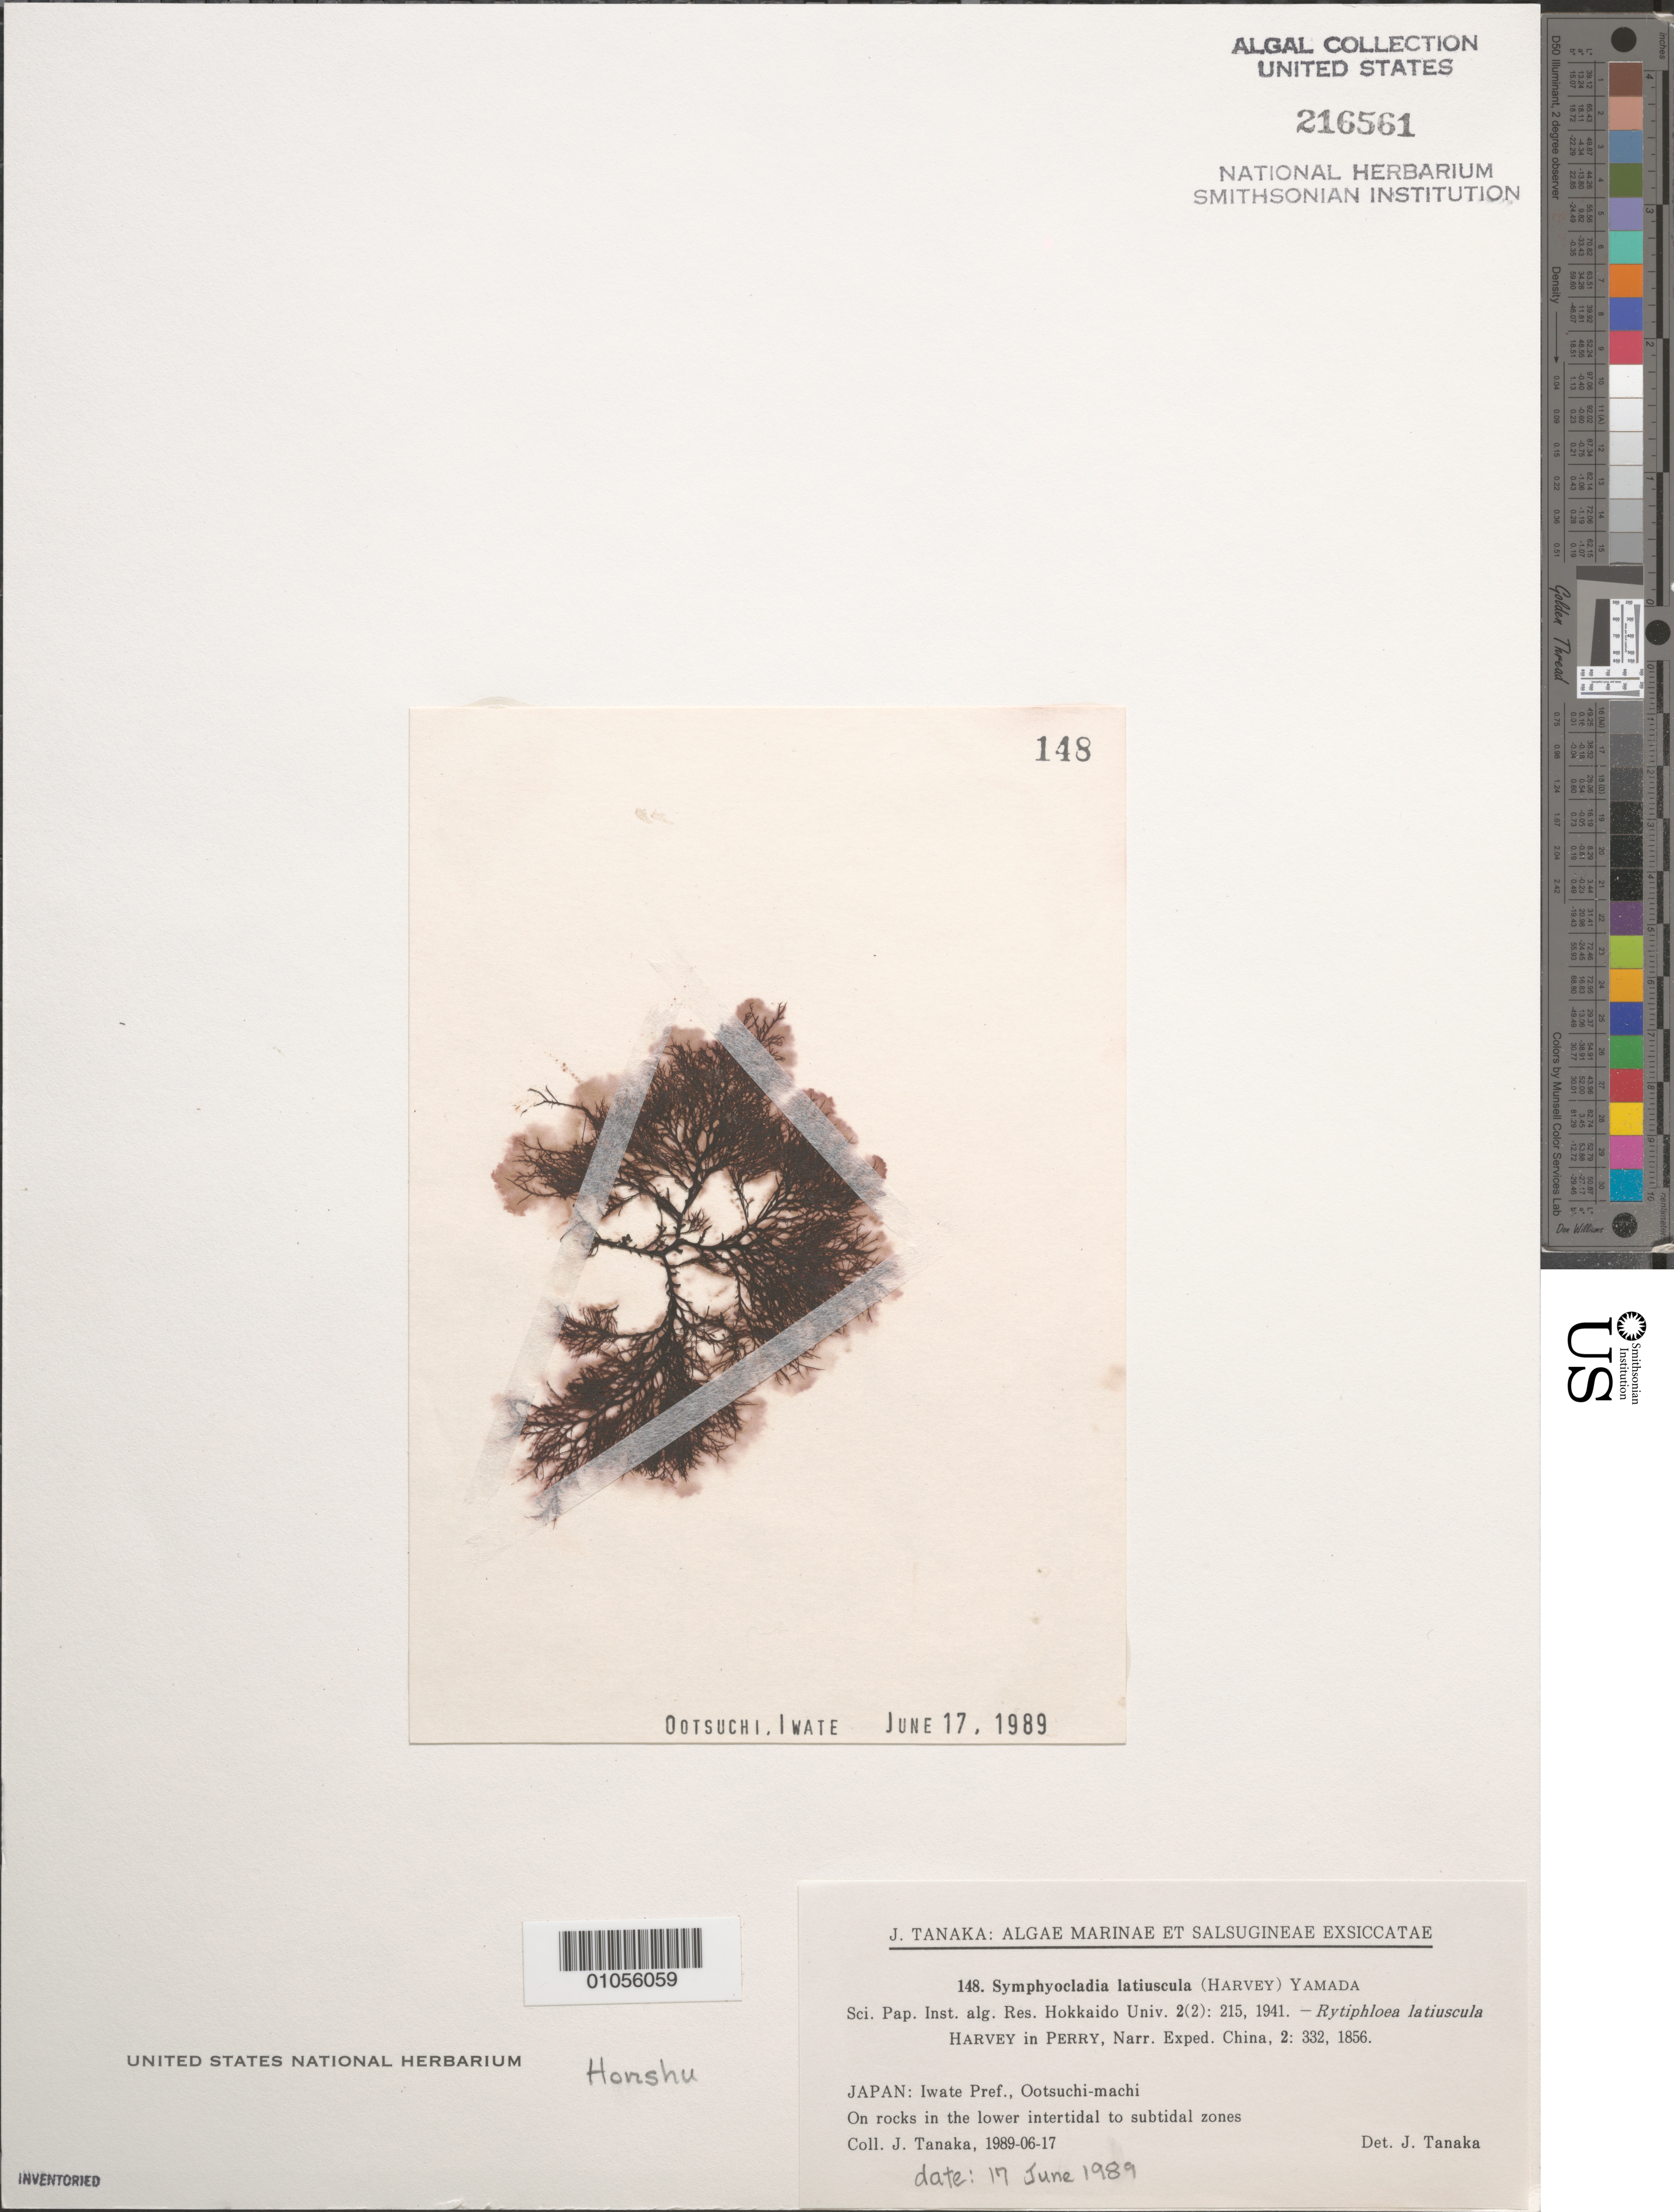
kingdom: Plantae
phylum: Rhodophyta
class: Florideophyceae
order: Ceramiales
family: Rhodomelaceae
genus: Symphyocladia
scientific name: Symphyocladia latiuscula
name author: (Harv.) Yamada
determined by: Tanaka, J.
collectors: J. Tanaka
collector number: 148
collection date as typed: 17 Jun 1989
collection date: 1989-06-17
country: Japan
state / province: Iwate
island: Honshu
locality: Ootsuchi-machi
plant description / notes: Tanaka, J., Algae Marinae et Salsugineae Exsiccatae, Fasc. VI (nos. 126-150), 1993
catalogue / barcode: US 216561